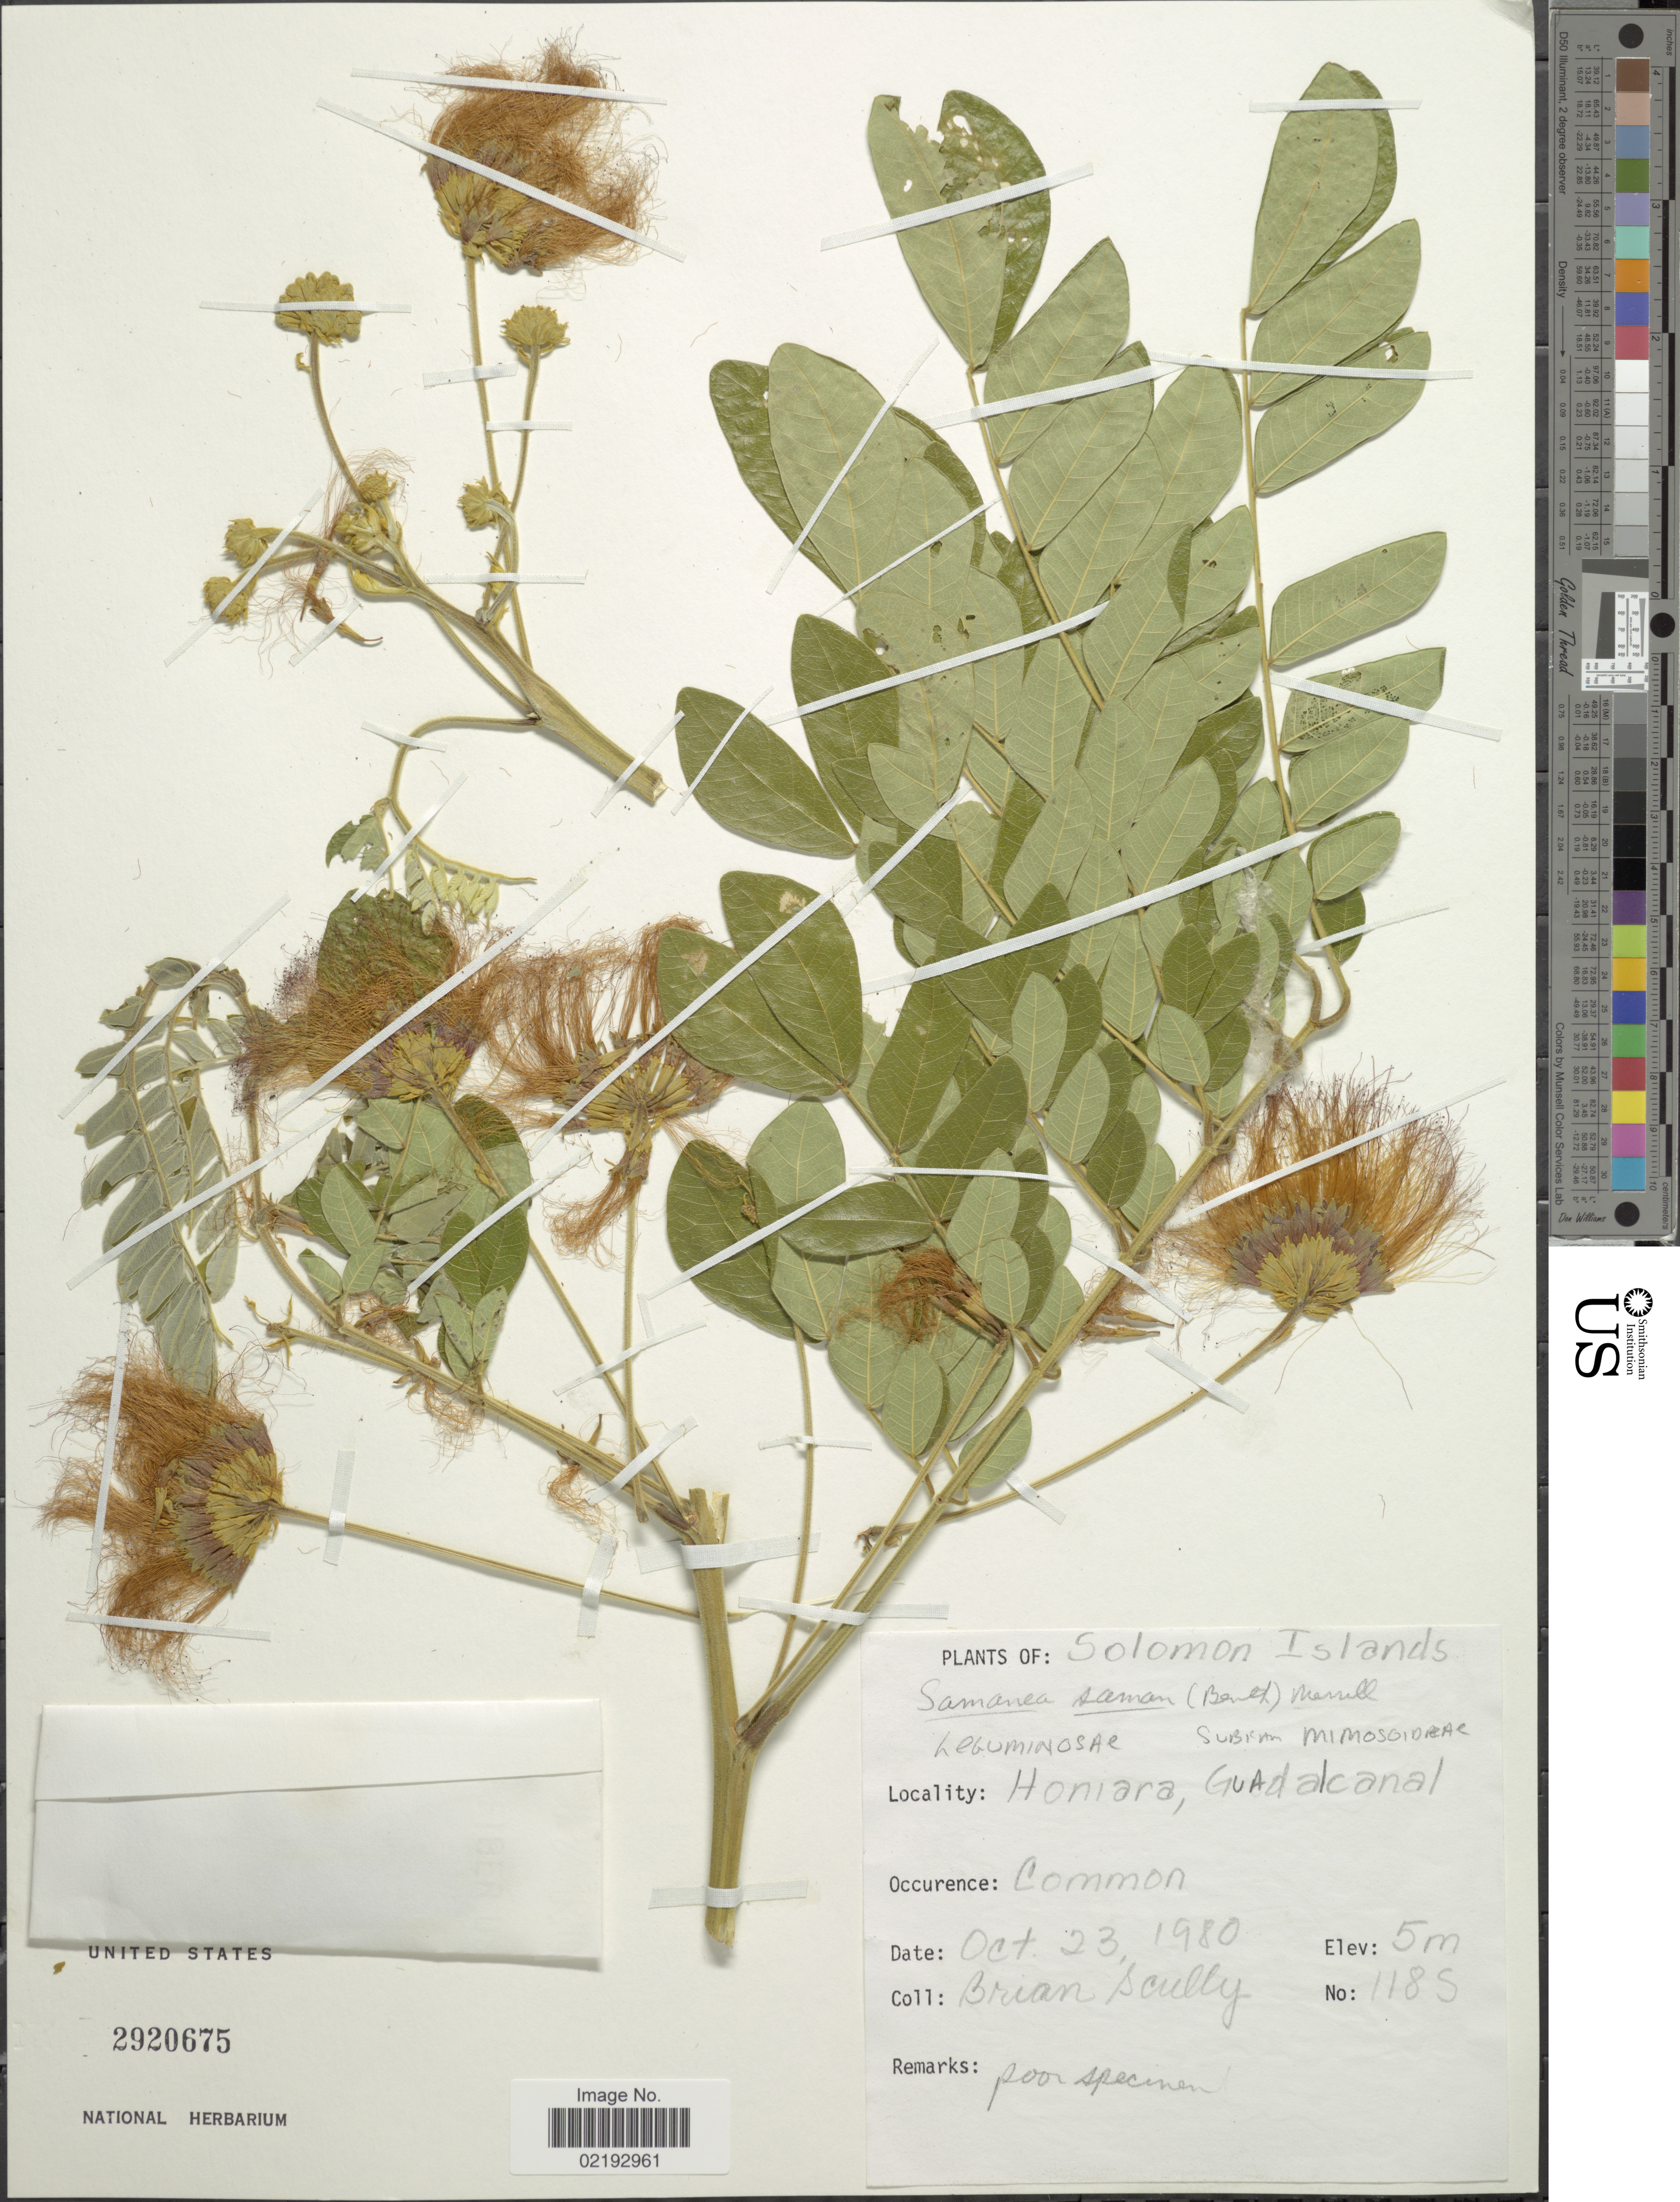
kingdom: Plantae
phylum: Tracheophyta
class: Magnoliopsida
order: Fabales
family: Fabaceae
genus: Samanea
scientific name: Samanea saman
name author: (Jacq.) Merr.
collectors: B. Scully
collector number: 118S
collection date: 1980-10-23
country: Solomon Islands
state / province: Solomon Islands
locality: Honiara, Guadalcanal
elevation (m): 5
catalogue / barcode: US 2920675